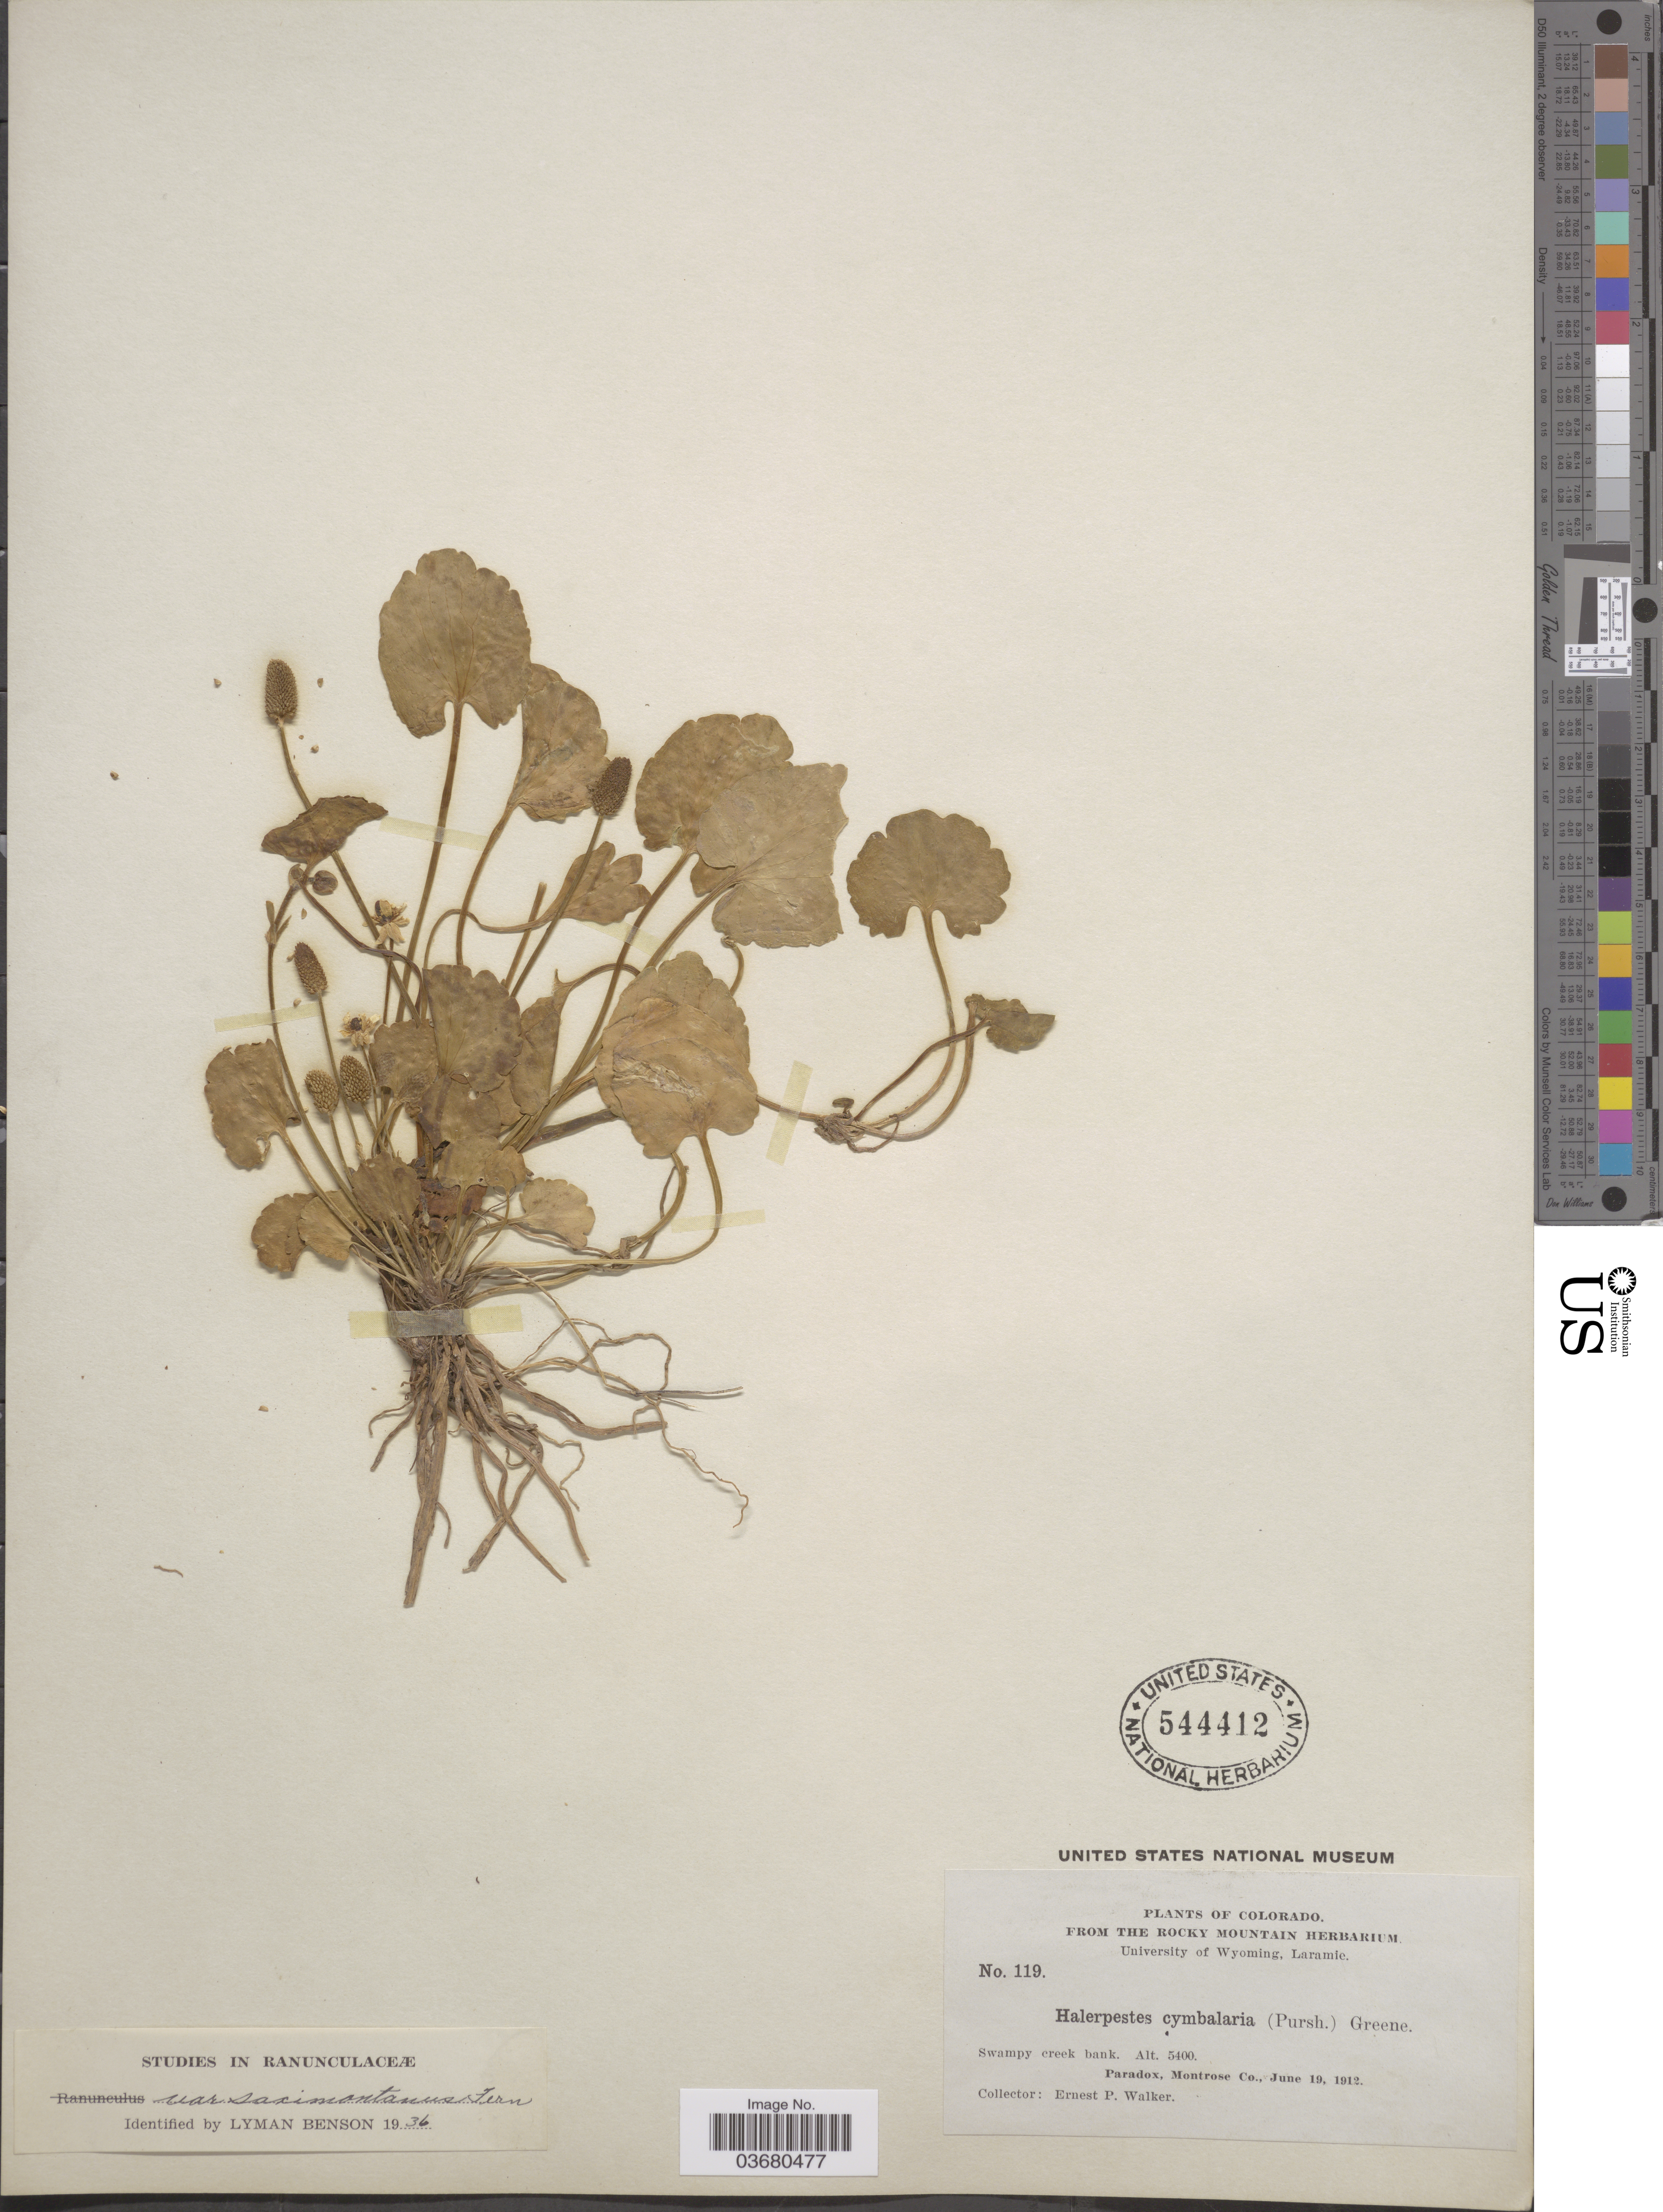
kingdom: Plantae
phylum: Tracheophyta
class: Magnoliopsida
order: Ranunculales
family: Ranunculaceae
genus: Halerpestes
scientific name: Halerpestes cymbalaria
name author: (Pursh) Greene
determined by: Strong, M. T., (US), Smithsonian Institution - National Museum of Natural History (UNITED STATES)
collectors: E. P. Walker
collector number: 119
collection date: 1912-06-19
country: United States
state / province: Colorado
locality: Paradox, Montrose Co.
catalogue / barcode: US 544412